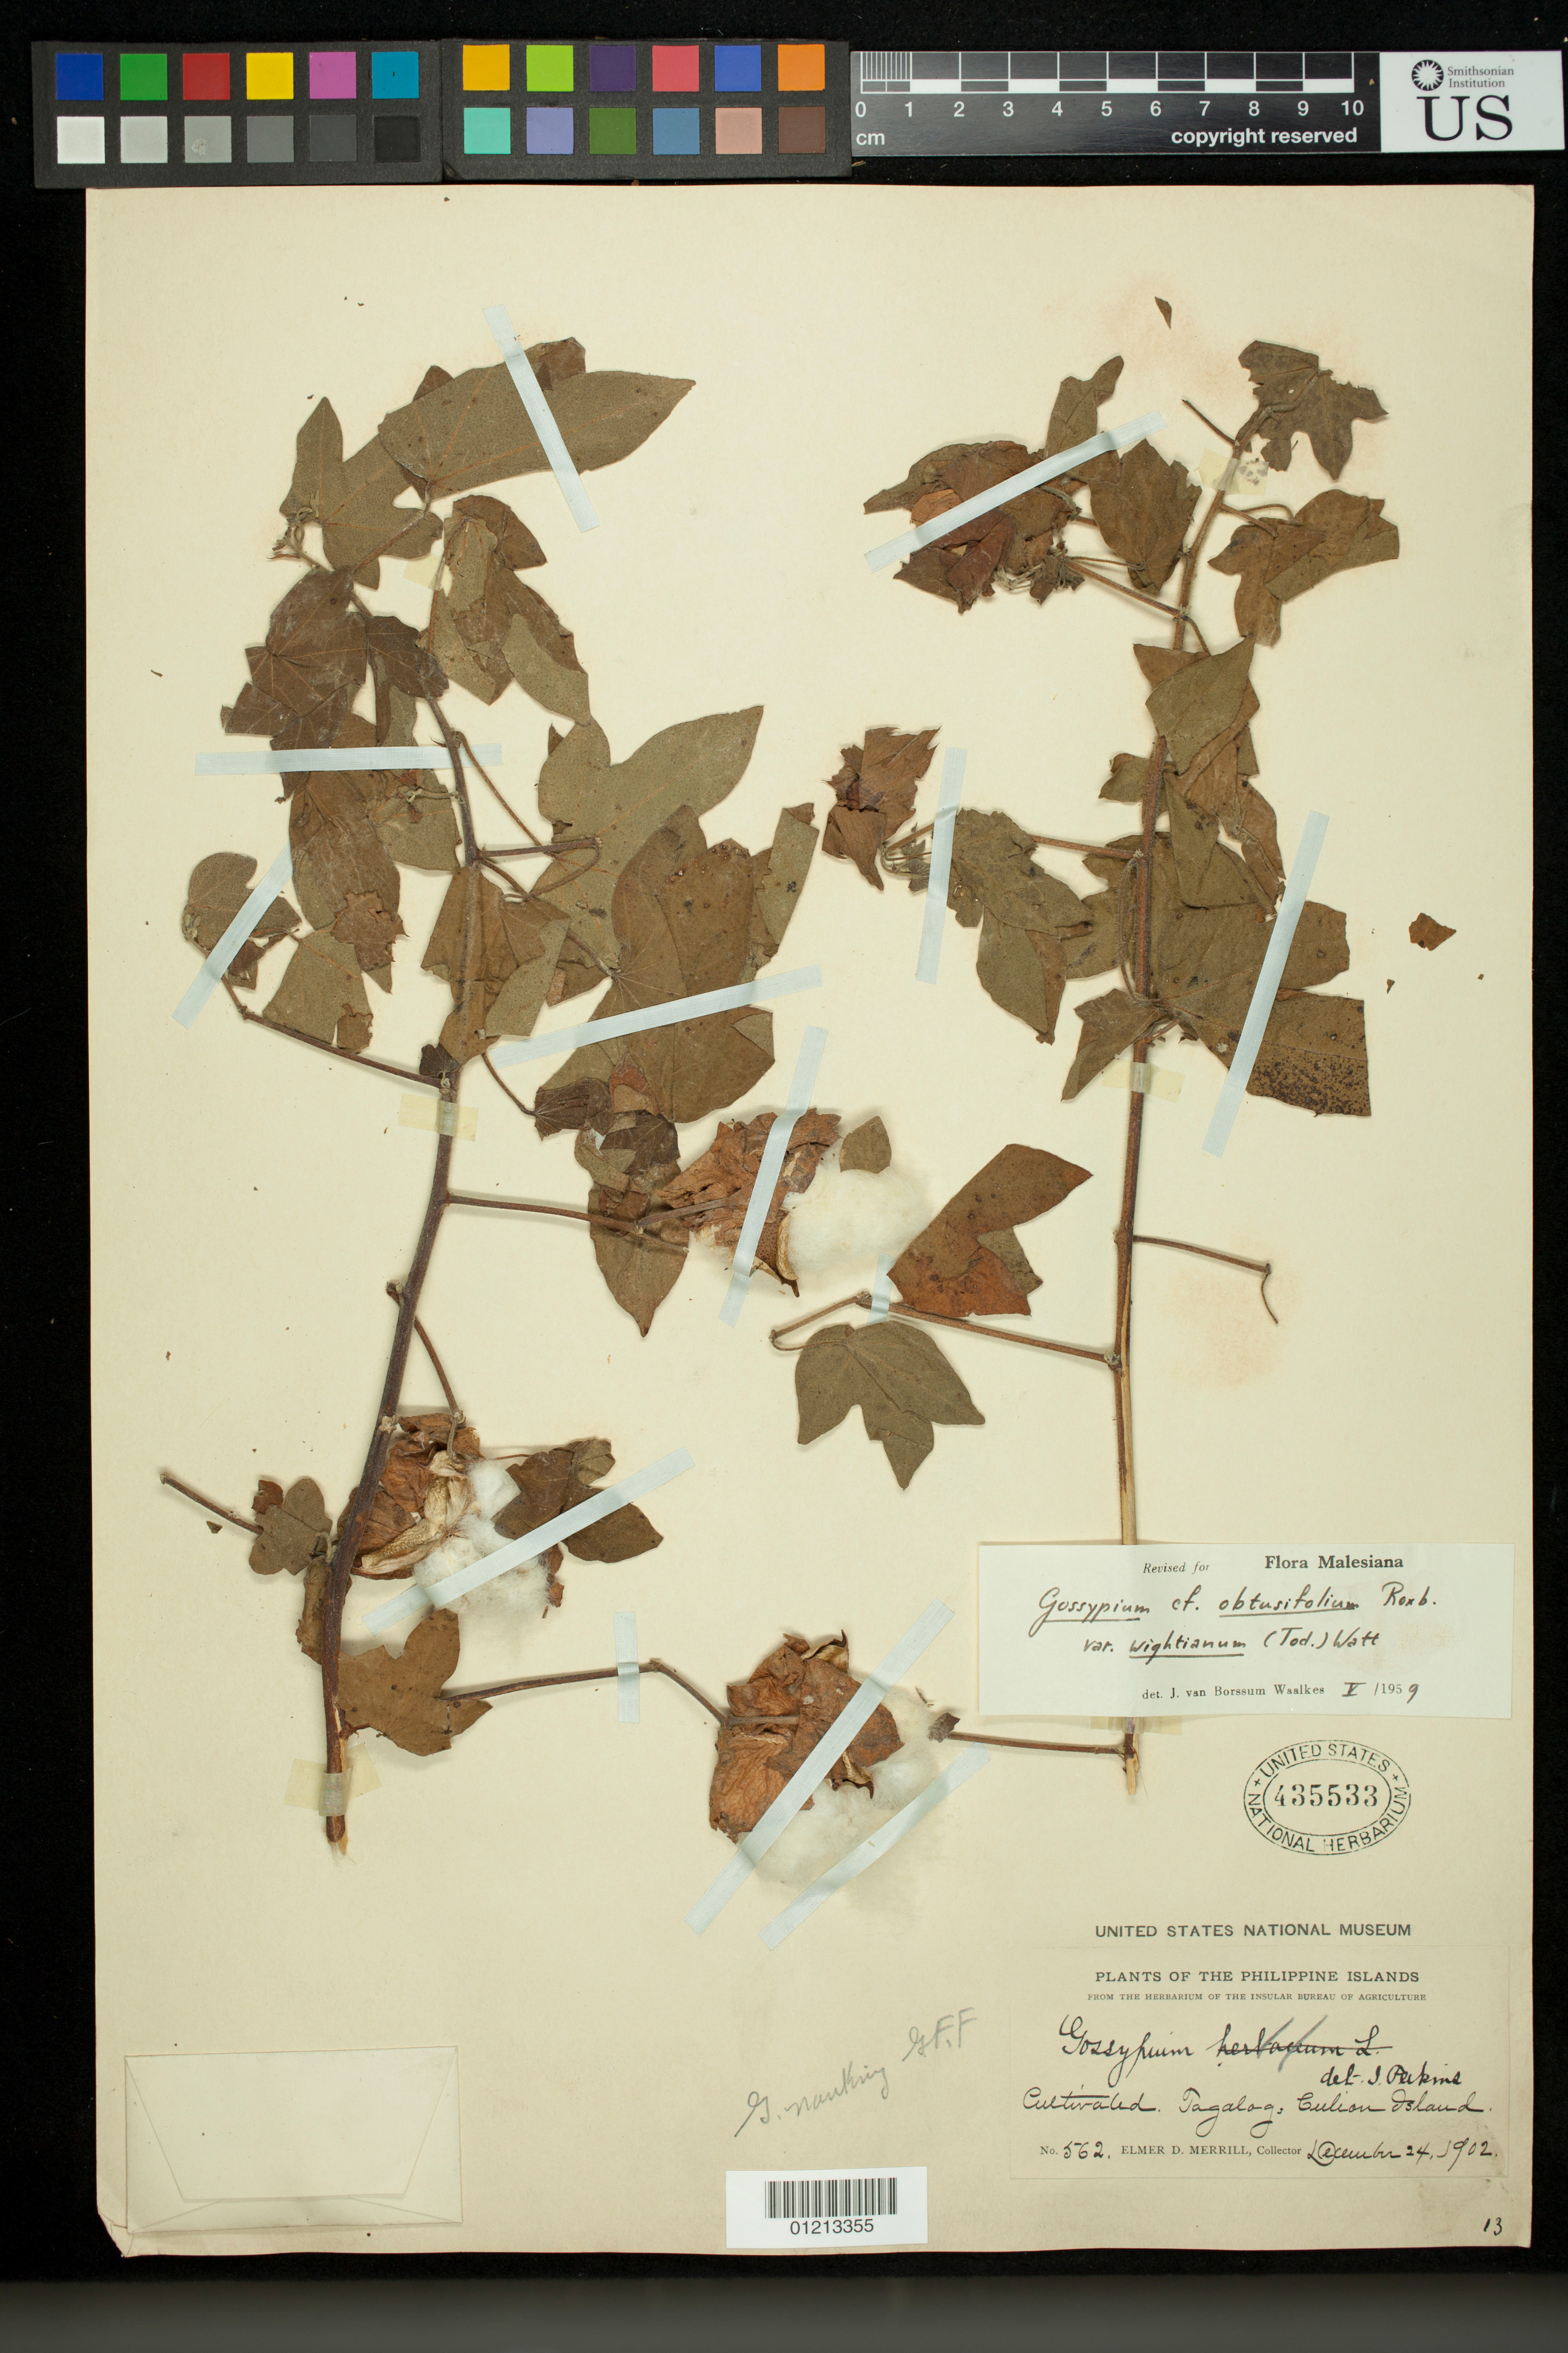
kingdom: Plantae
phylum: Tracheophyta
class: Magnoliopsida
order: Malvales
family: Malvaceae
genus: Gossypium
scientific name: Gossypium obtusifolium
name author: Roxb.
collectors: E. D. Merrill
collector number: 562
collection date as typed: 24 Dec 1902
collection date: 1902-12-24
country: Philippines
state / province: Mimaropa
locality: Tagalog, Culion Island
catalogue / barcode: US 435533